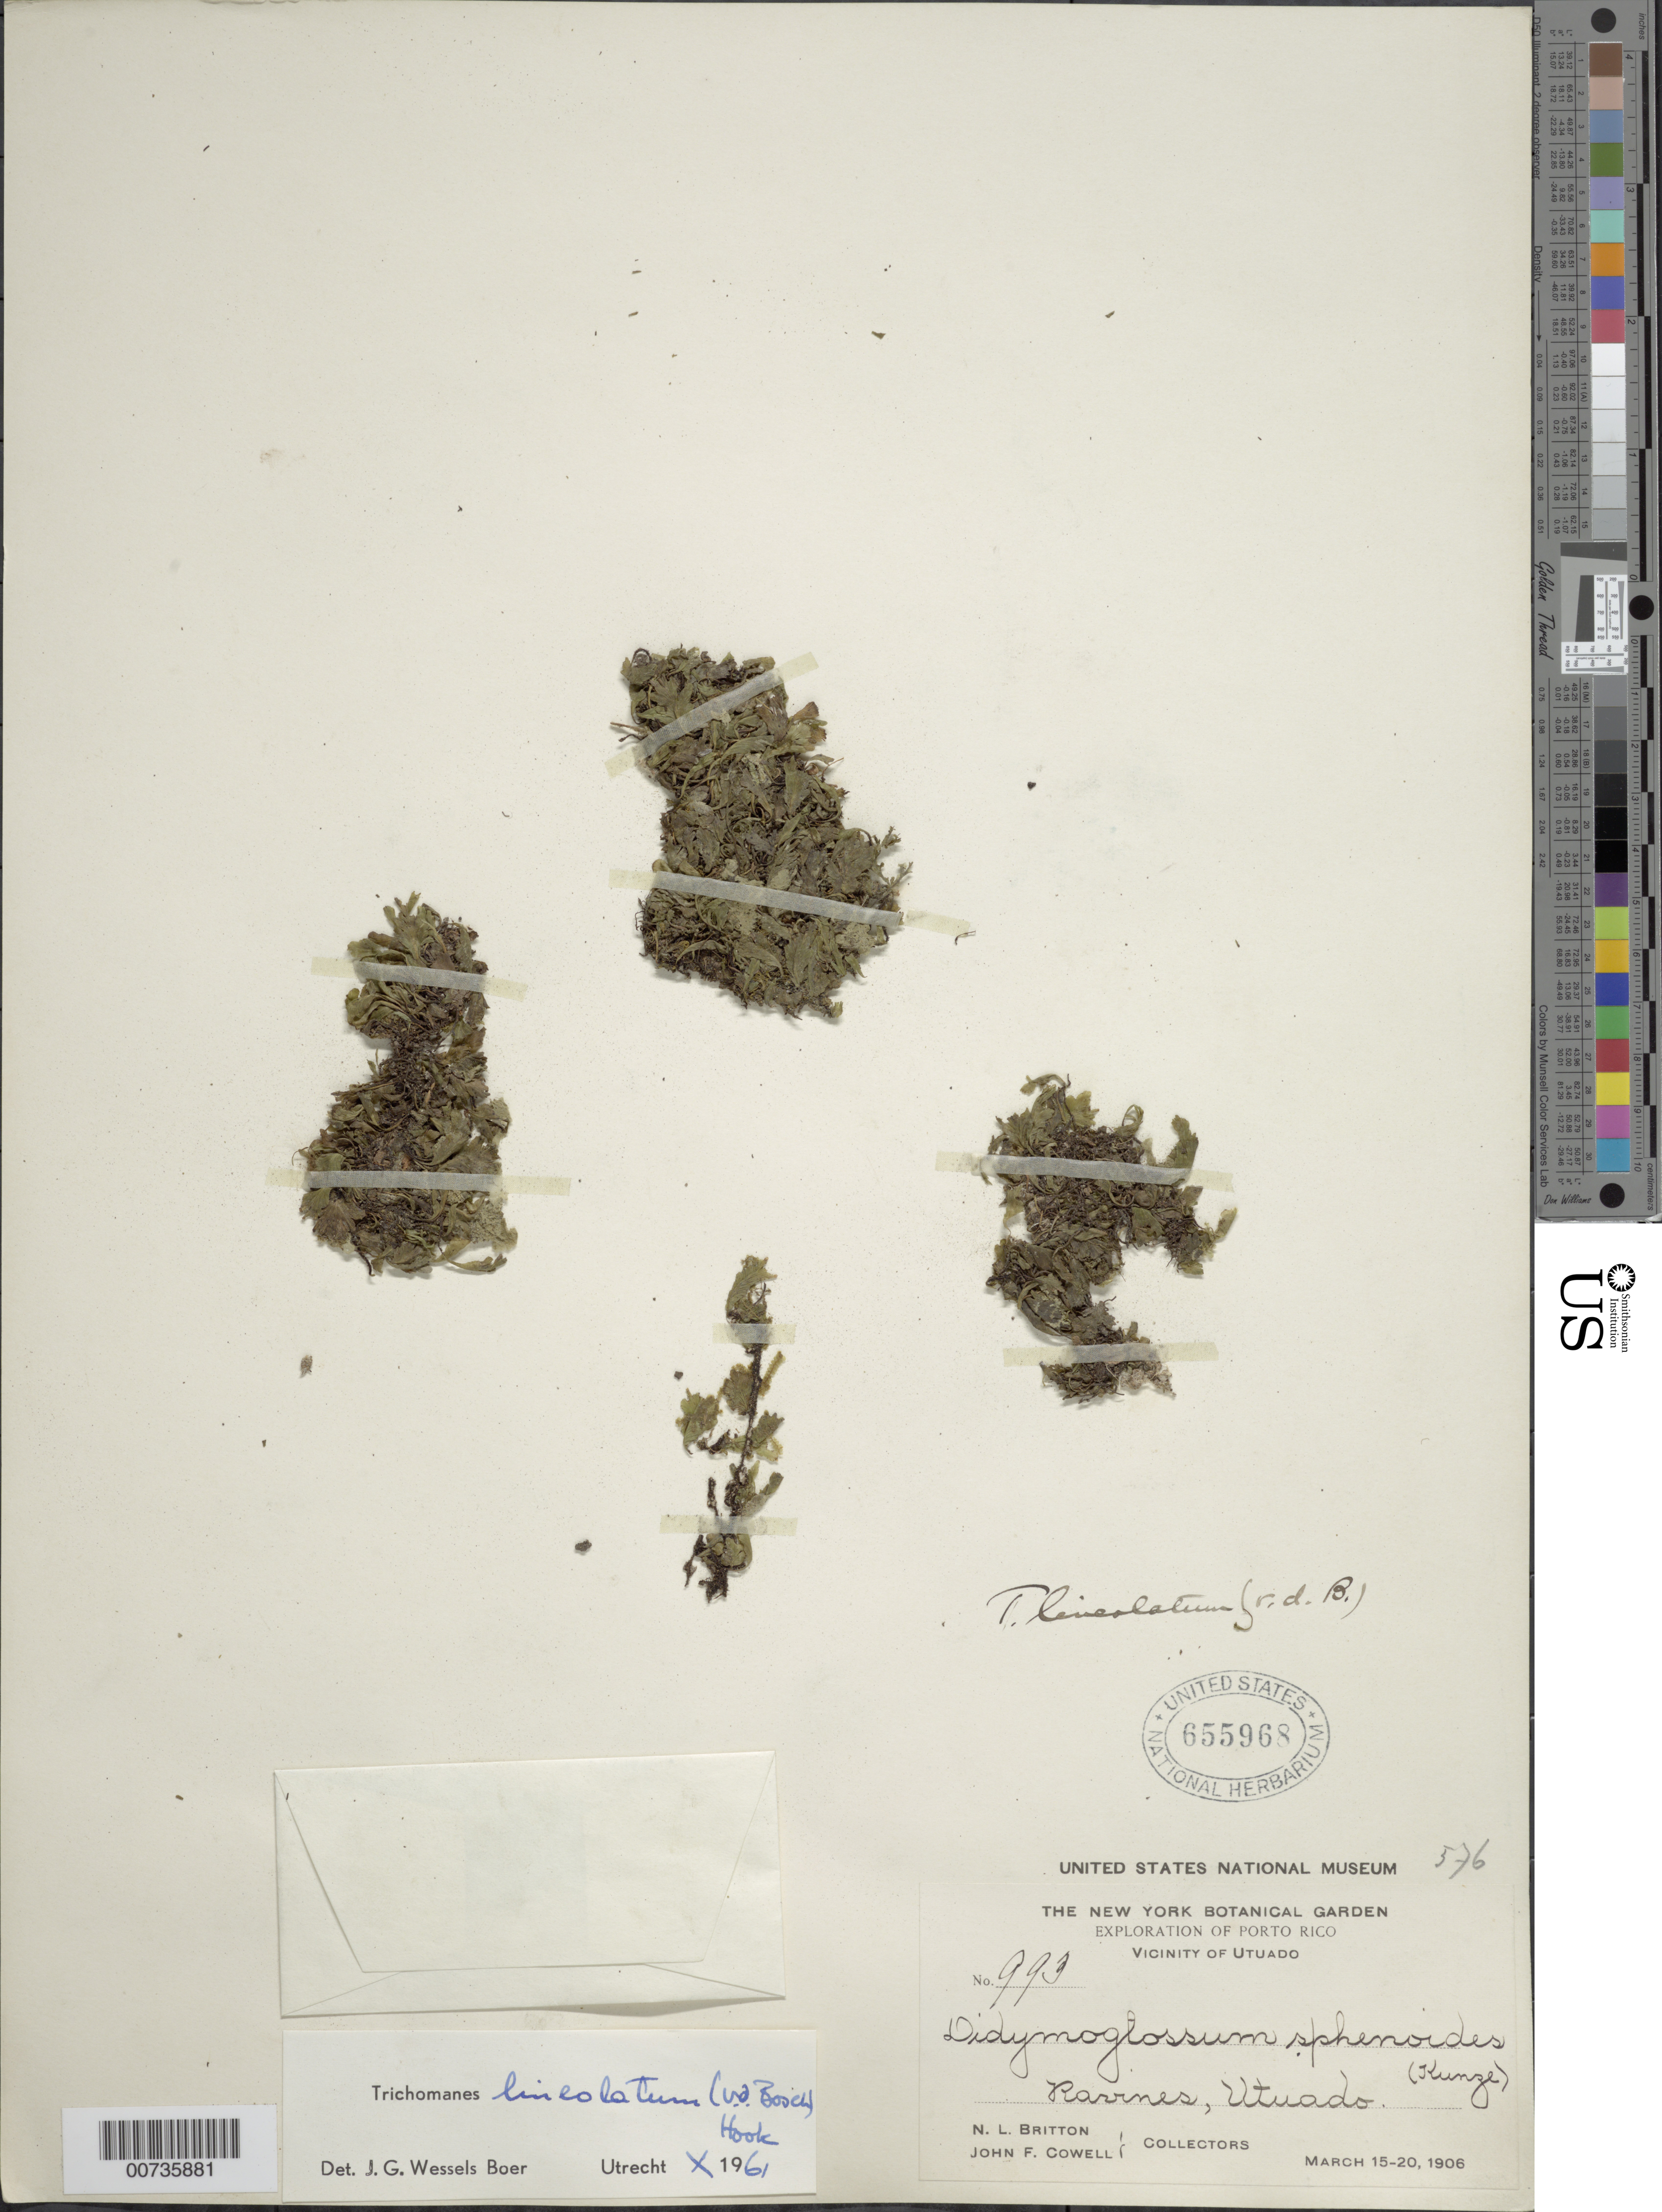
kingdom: Plantae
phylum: Tracheophyta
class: Polypodiopsida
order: Hymenophyllales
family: Hymenophyllaceae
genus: Didymoglossum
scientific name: Didymoglossum lineolatum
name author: Bosch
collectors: N. Britton & J. F. Cowell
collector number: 993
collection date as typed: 15 Mar 1906 to 20 Mar 1906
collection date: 1906-03-15/1906-03-20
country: Puerto Rico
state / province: Utuado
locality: Utuado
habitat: Ravines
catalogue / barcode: US 655968